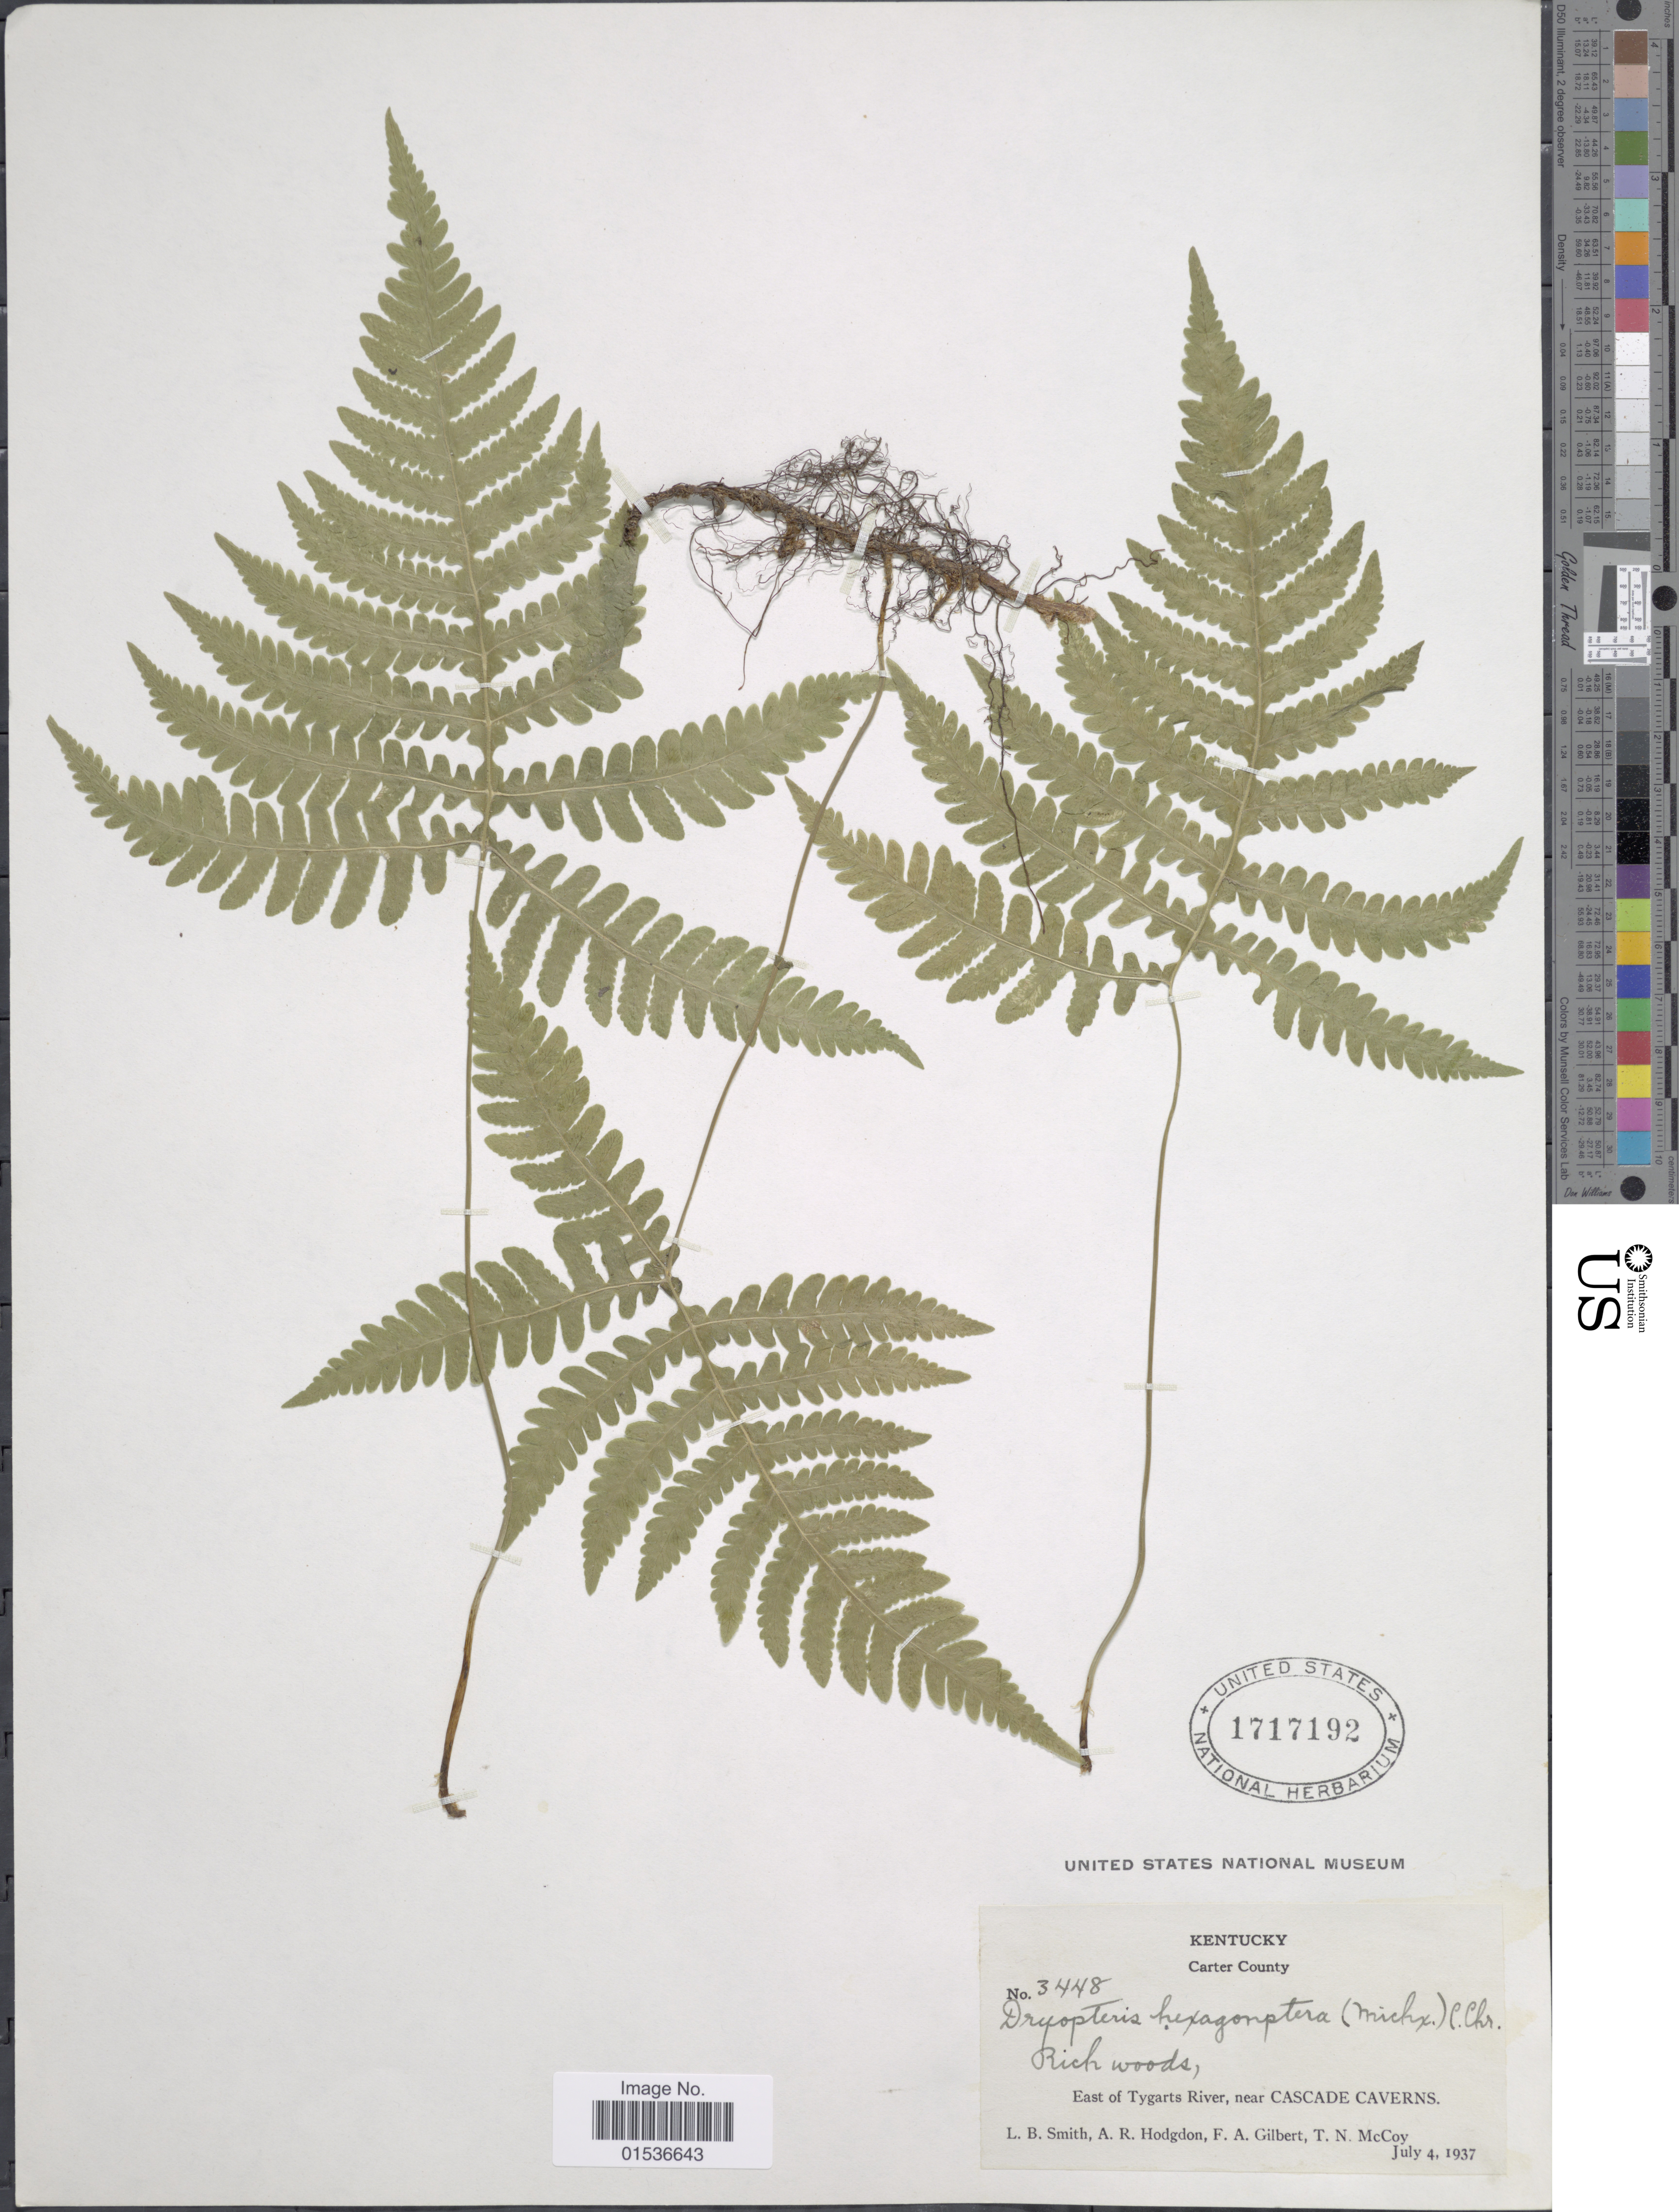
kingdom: Plantae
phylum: Tracheophyta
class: Polypodiopsida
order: Polypodiales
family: Thelypteridaceae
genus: Phegopteris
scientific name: Phegopteris hexagonoptera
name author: (Michx.) Fée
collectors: L. Smith, A. R. Hodgdon, F. A. Gilbert & T. N. McCoy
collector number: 3448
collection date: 1937-07-04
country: United States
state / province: Kentucky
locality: Kentucky, Carter County, East of Tygarts River, near Cascade Caverns.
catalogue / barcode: US 1717192